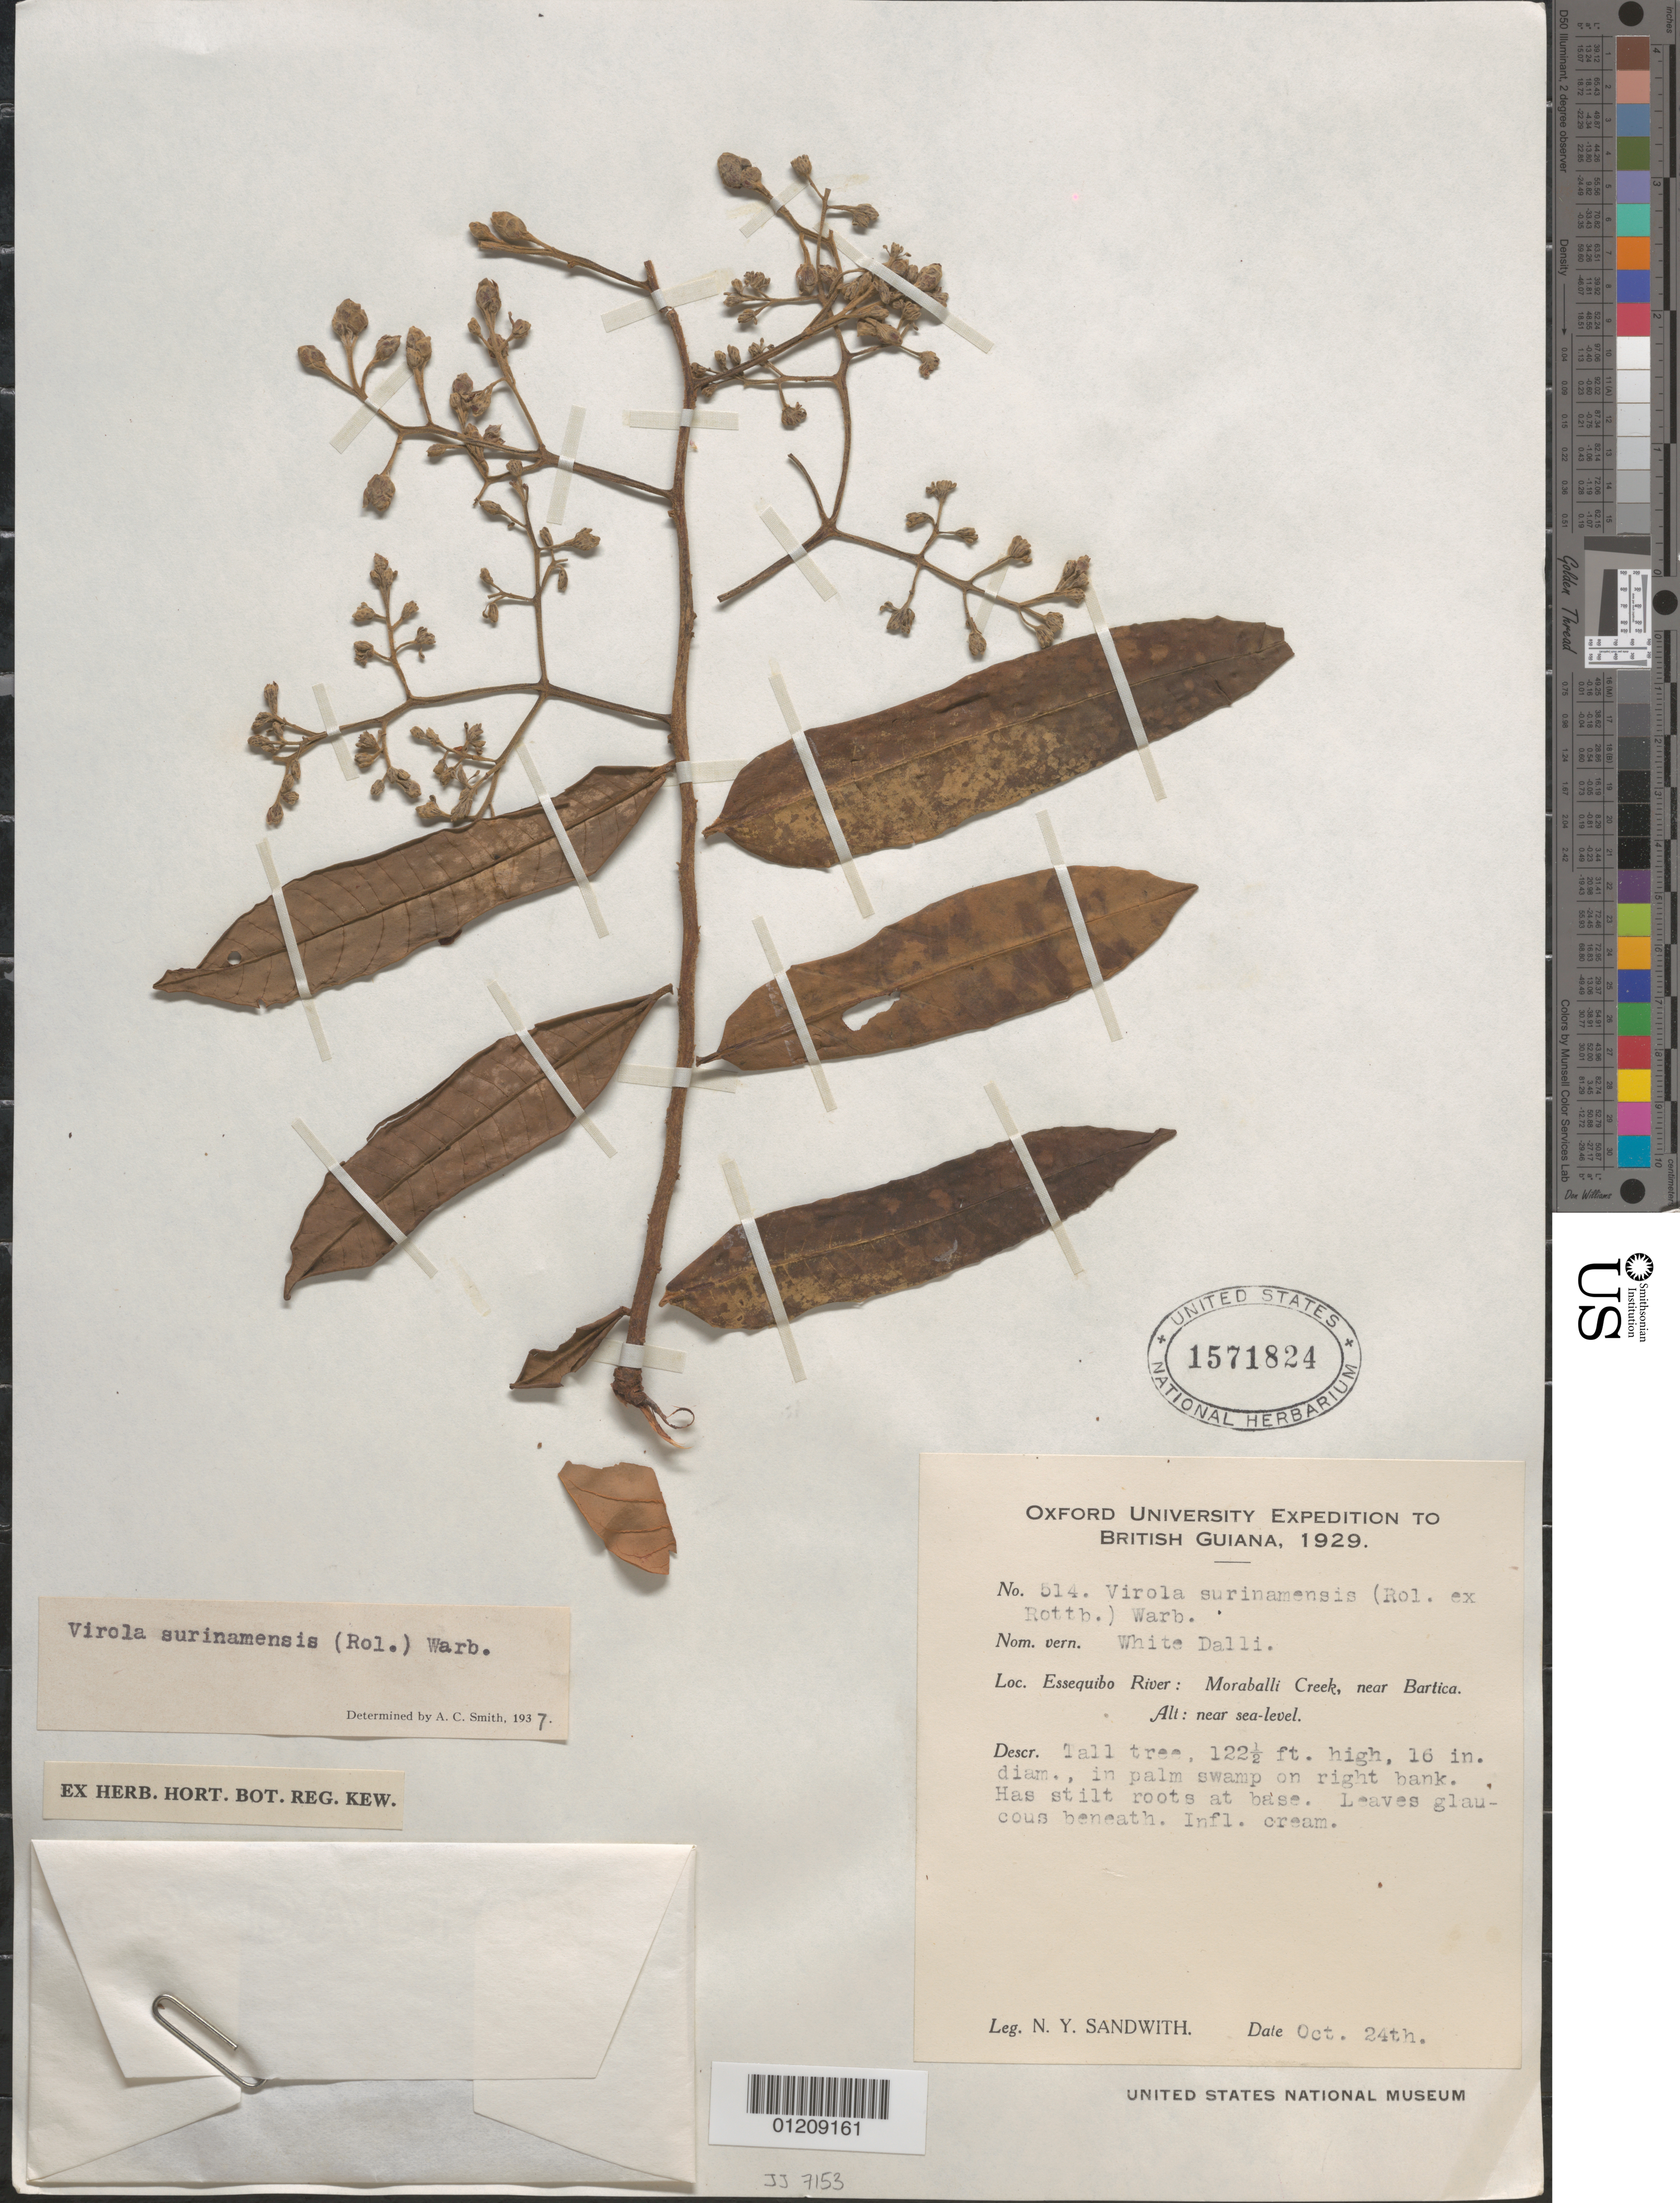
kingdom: Plantae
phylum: Tracheophyta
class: Magnoliopsida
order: Magnoliales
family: Myristicaceae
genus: Virola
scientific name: Virola surinamensis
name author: (Rol.) Warb.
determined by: Smith, A. C.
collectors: N. Y. Sandwith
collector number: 514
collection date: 1929-10-24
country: Guyana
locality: Essequibo River, Moraballi Creek, near Bartica; on right bank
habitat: Palm swamp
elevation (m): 0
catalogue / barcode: US 1571824